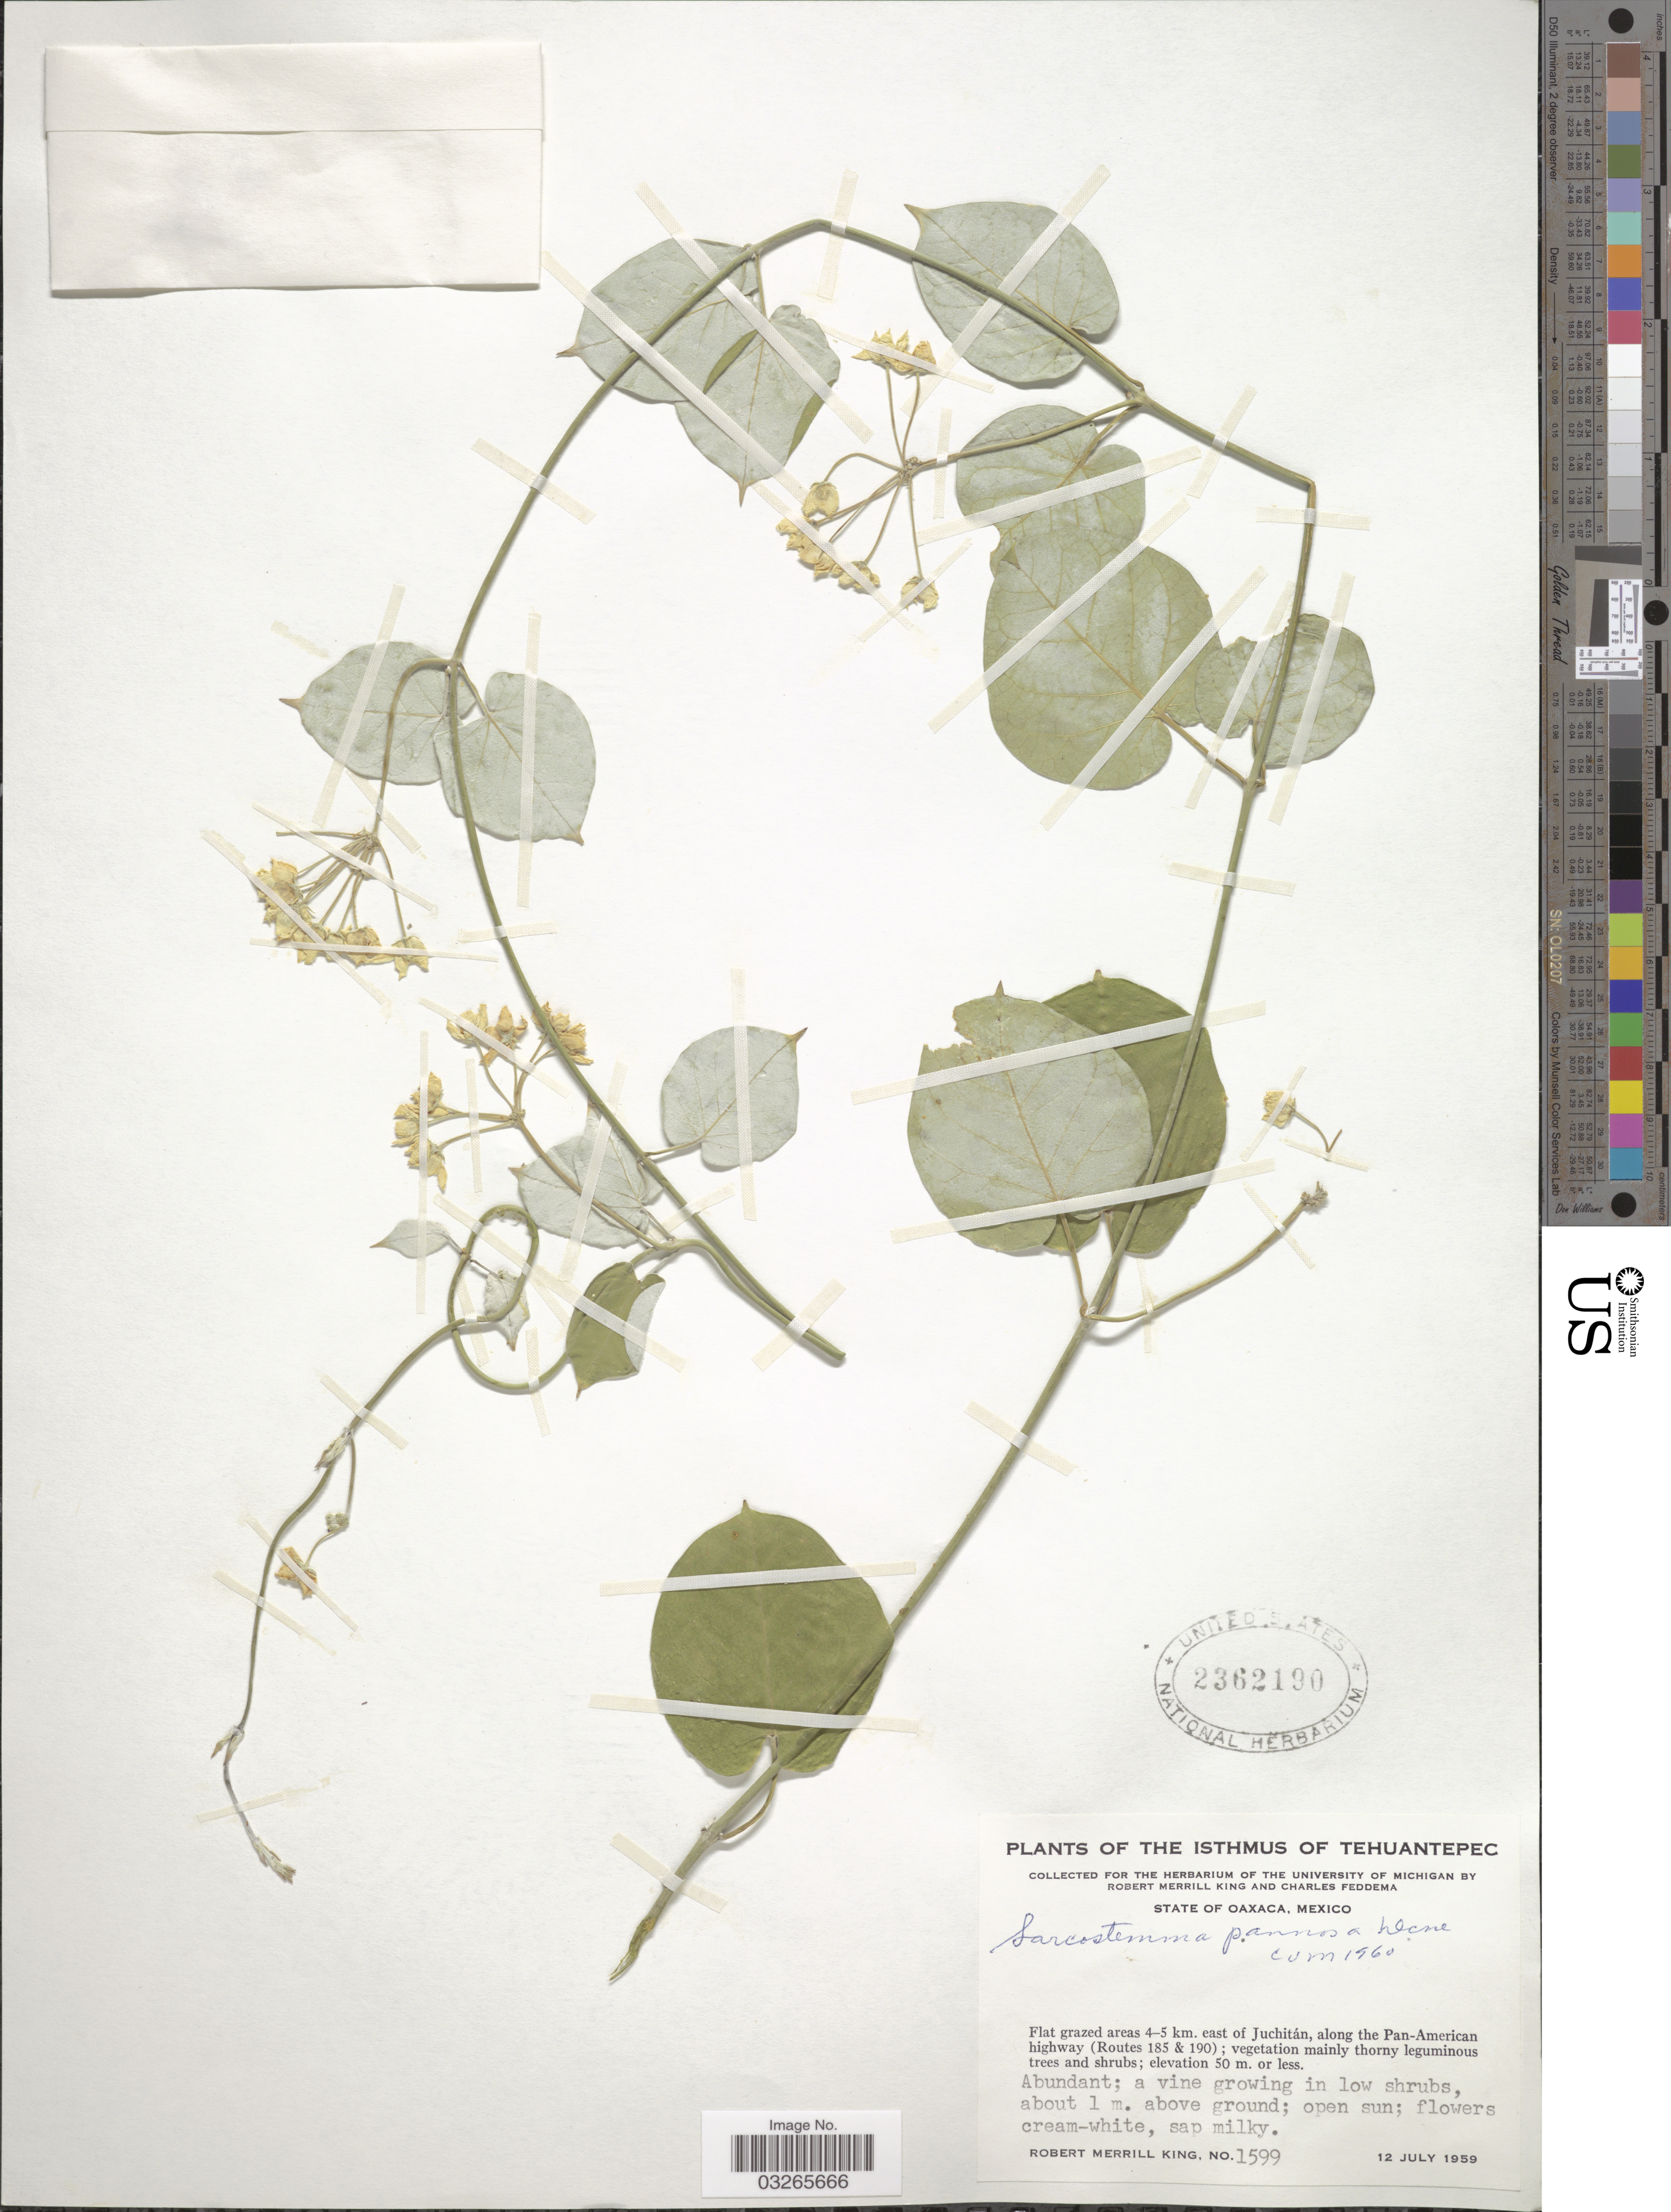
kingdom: Plantae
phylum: Tracheophyta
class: Magnoliopsida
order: Gentianales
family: Apocynaceae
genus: Sarcostemma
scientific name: Sarcostemma pannosum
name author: Decne.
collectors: R. M. King & C. Feddema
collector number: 1599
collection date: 1959-07-12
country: Mexico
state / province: Oaxaca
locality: The Isthmus of Tehuantepec, Flat grazed area 4-5 km. east of Juchitán, along the Pan-American highway (Routes 185 & 190).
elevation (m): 50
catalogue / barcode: US 2362190